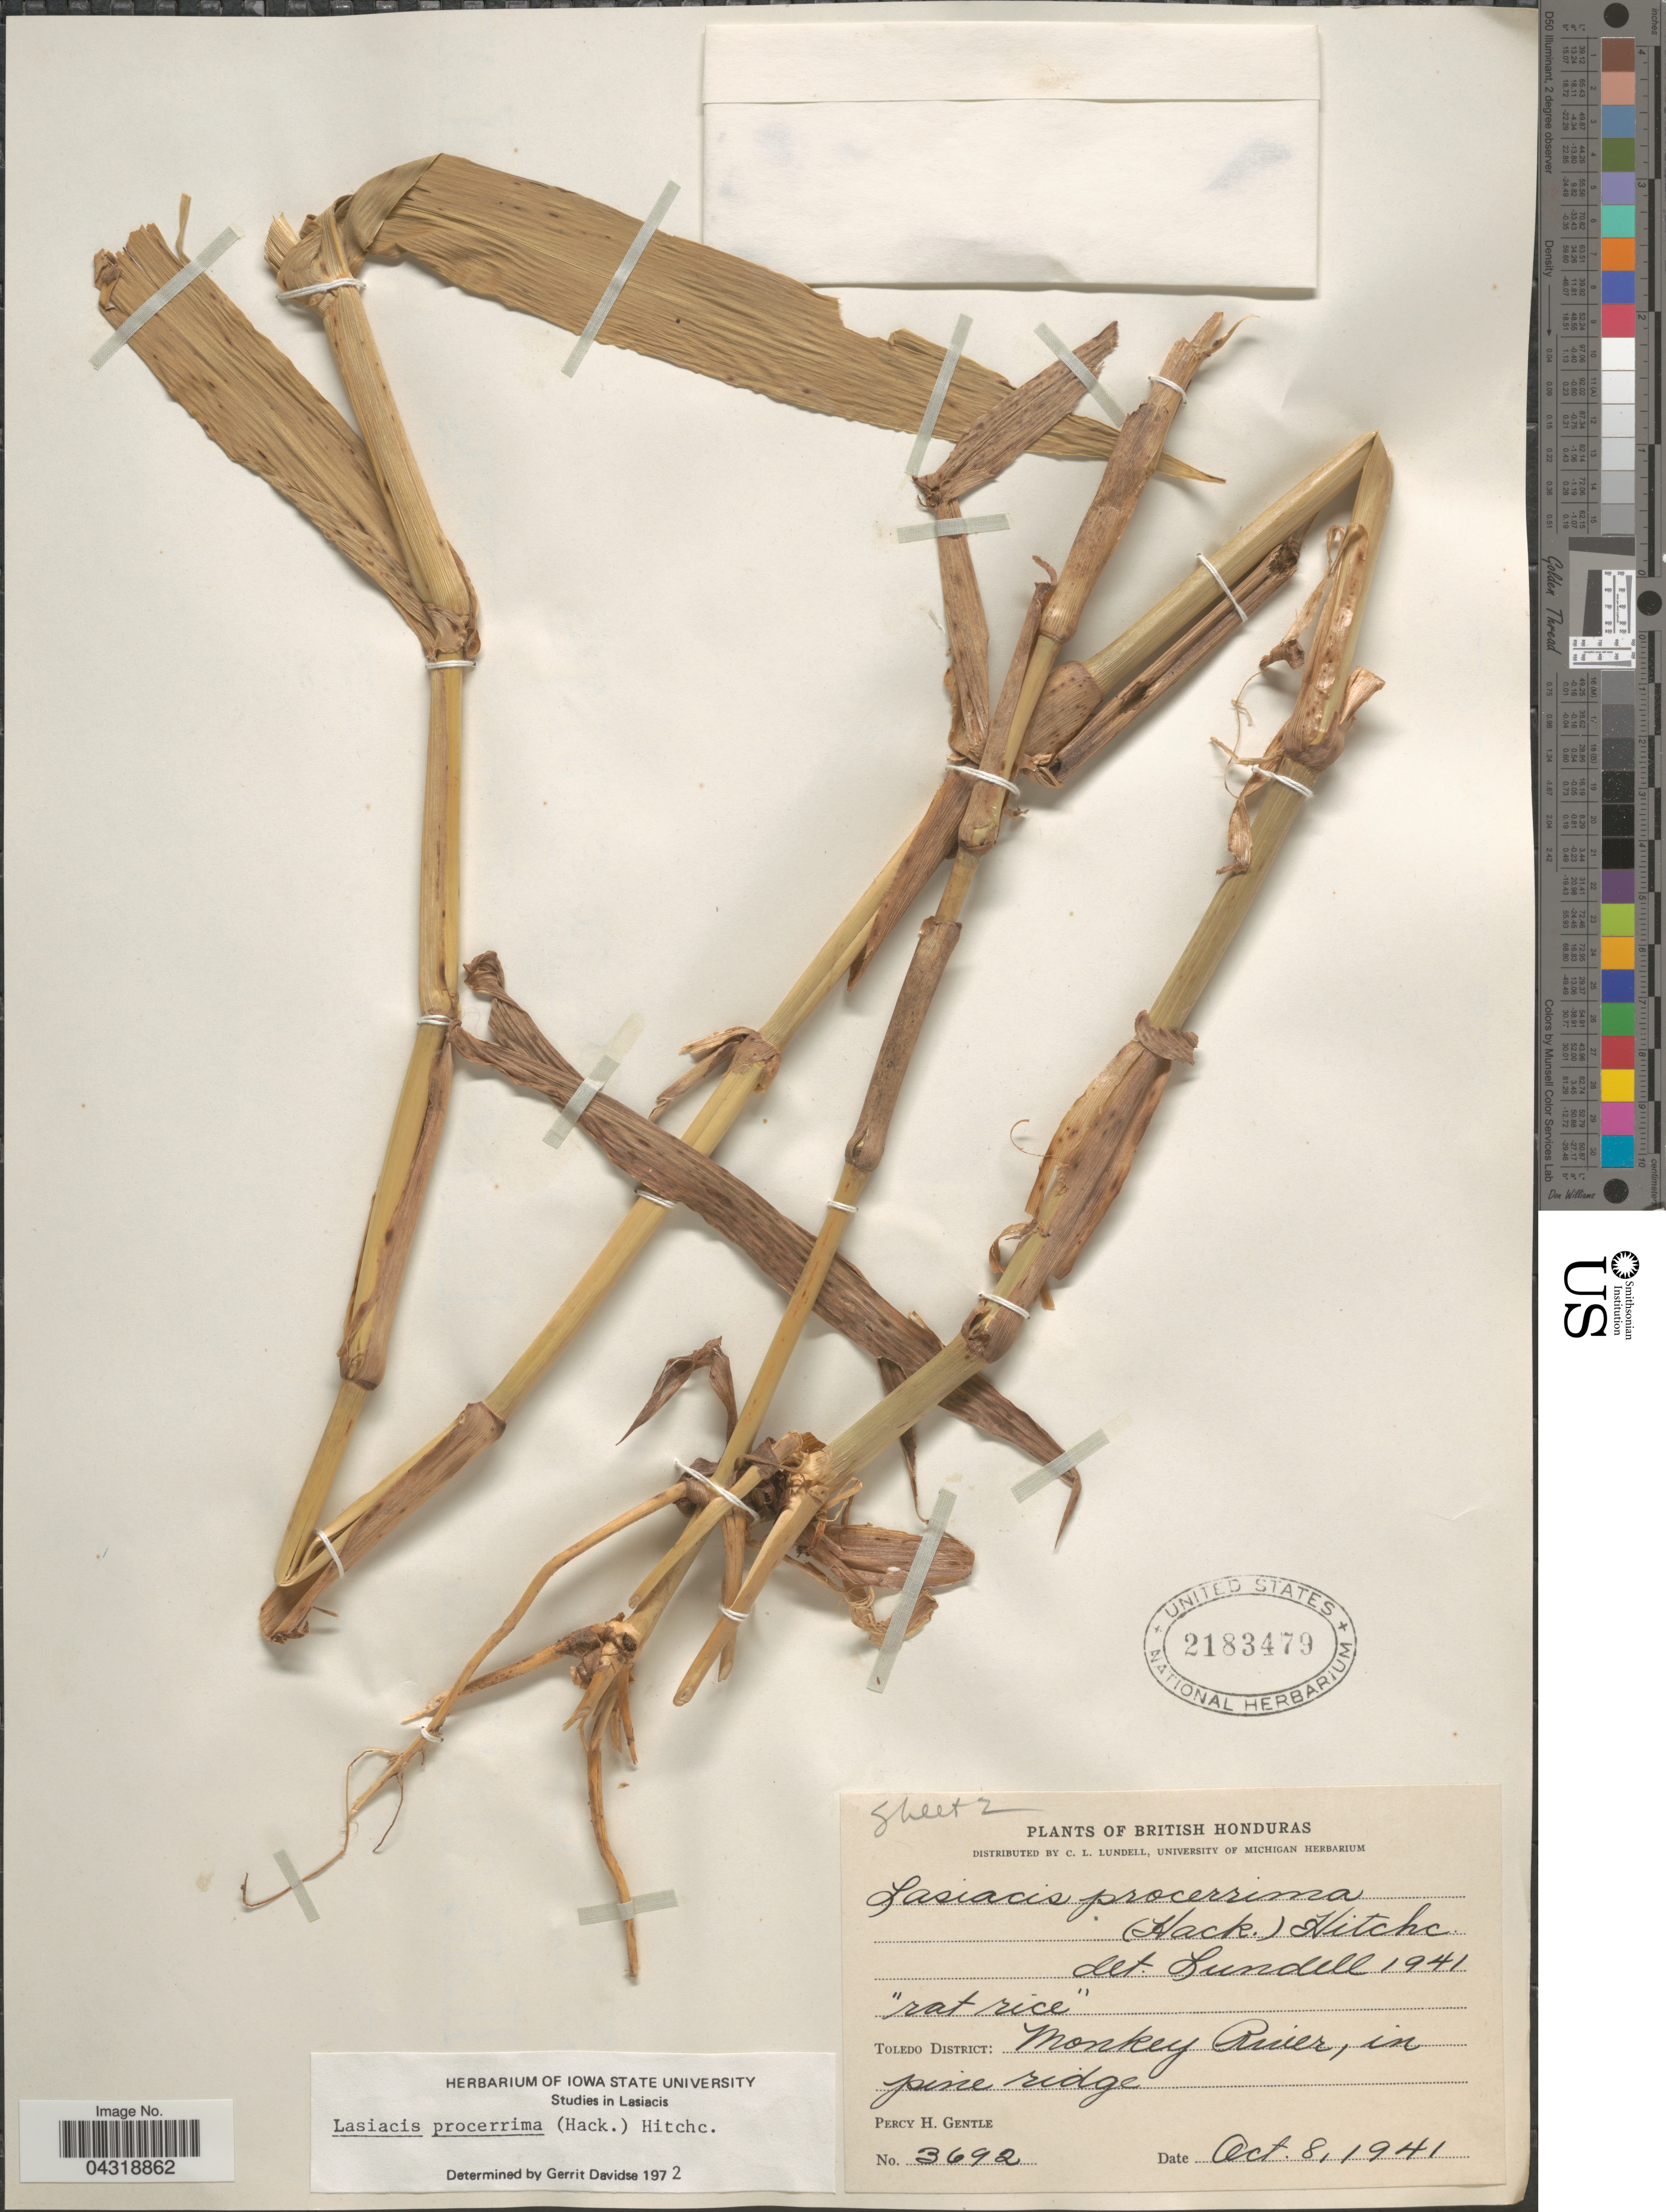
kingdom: Plantae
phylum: Tracheophyta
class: Liliopsida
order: Poales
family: Poaceae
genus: Lasiacis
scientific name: Lasiacis procerrima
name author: (Hack.) Hitchc.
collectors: P. H. Gentle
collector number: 3692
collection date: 1941-10-08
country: Belize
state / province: Toledo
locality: Toledo District: Monkey River, in pine ridge.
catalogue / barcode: US 2183479